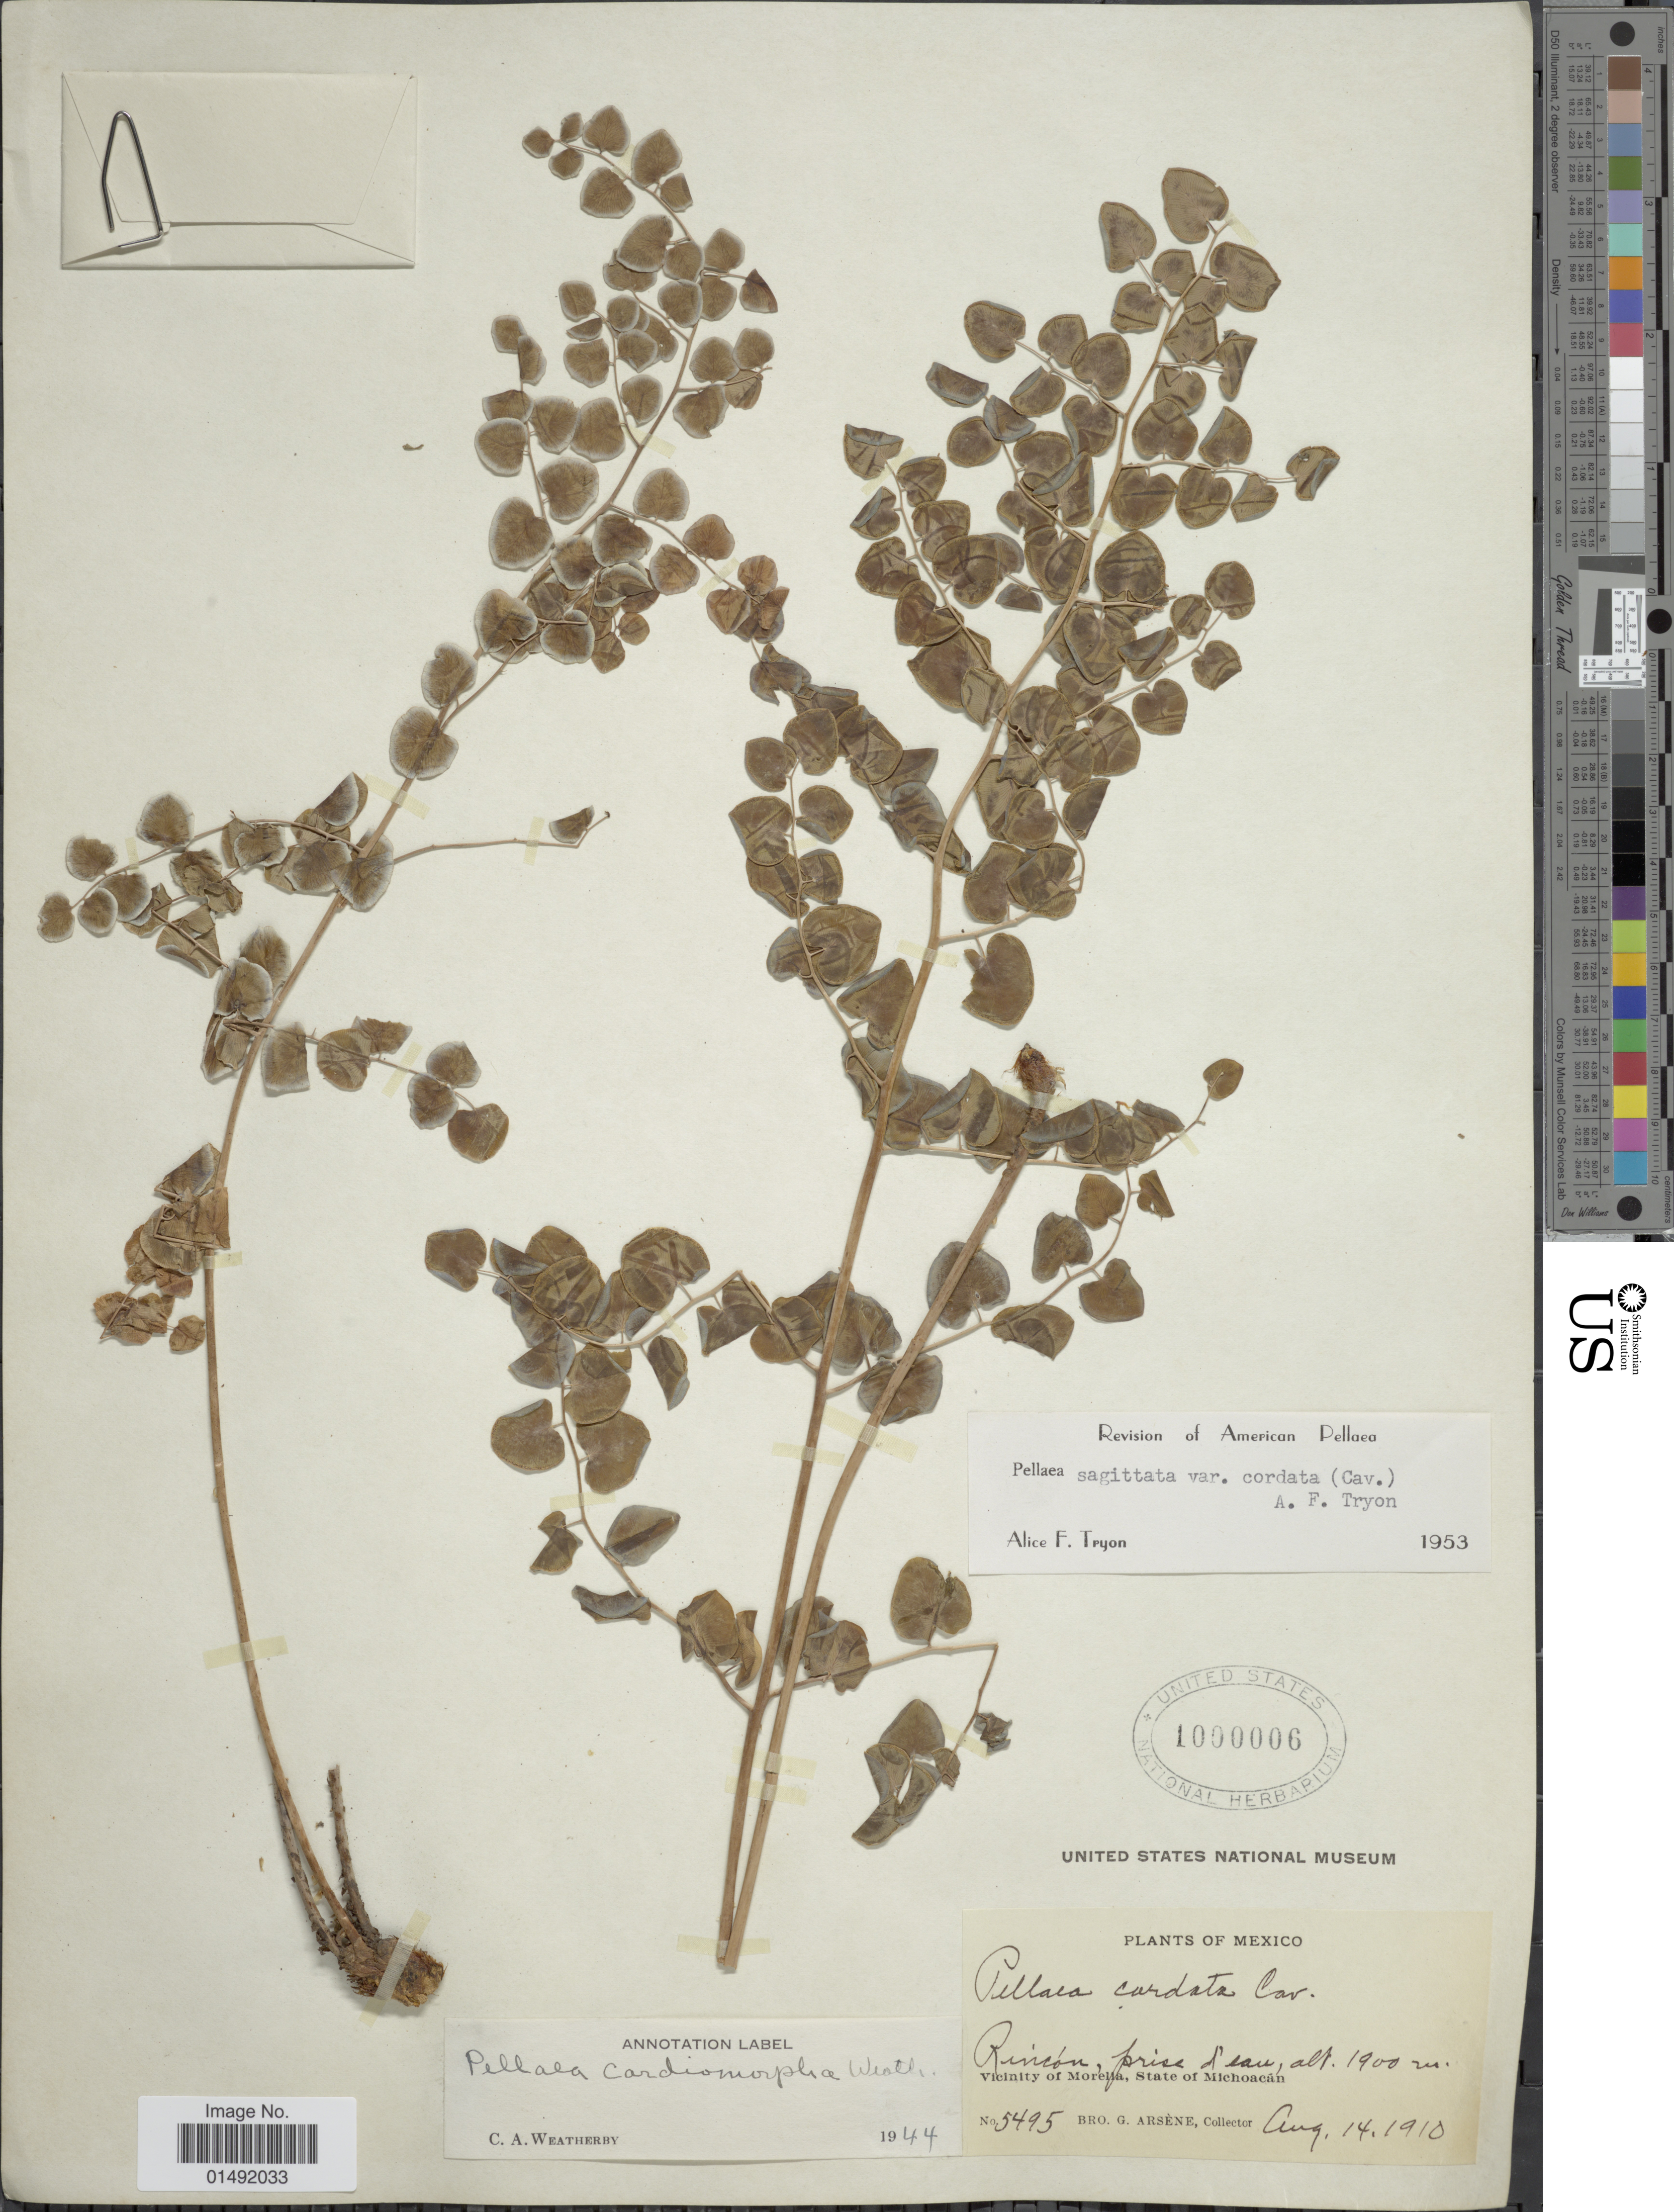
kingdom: Plantae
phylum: Tracheophyta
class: Polypodiopsida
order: Polypodiales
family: Pteridaceae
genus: Pellaea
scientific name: Pellaea sagittata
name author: (Cav.) Link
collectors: Bro. G. Arsène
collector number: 5495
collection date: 1910-08-14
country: Mexico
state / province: Michoacán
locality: Rincó, prise d'eau, Vicinity of Morelia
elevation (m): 1900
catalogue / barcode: US 1000006